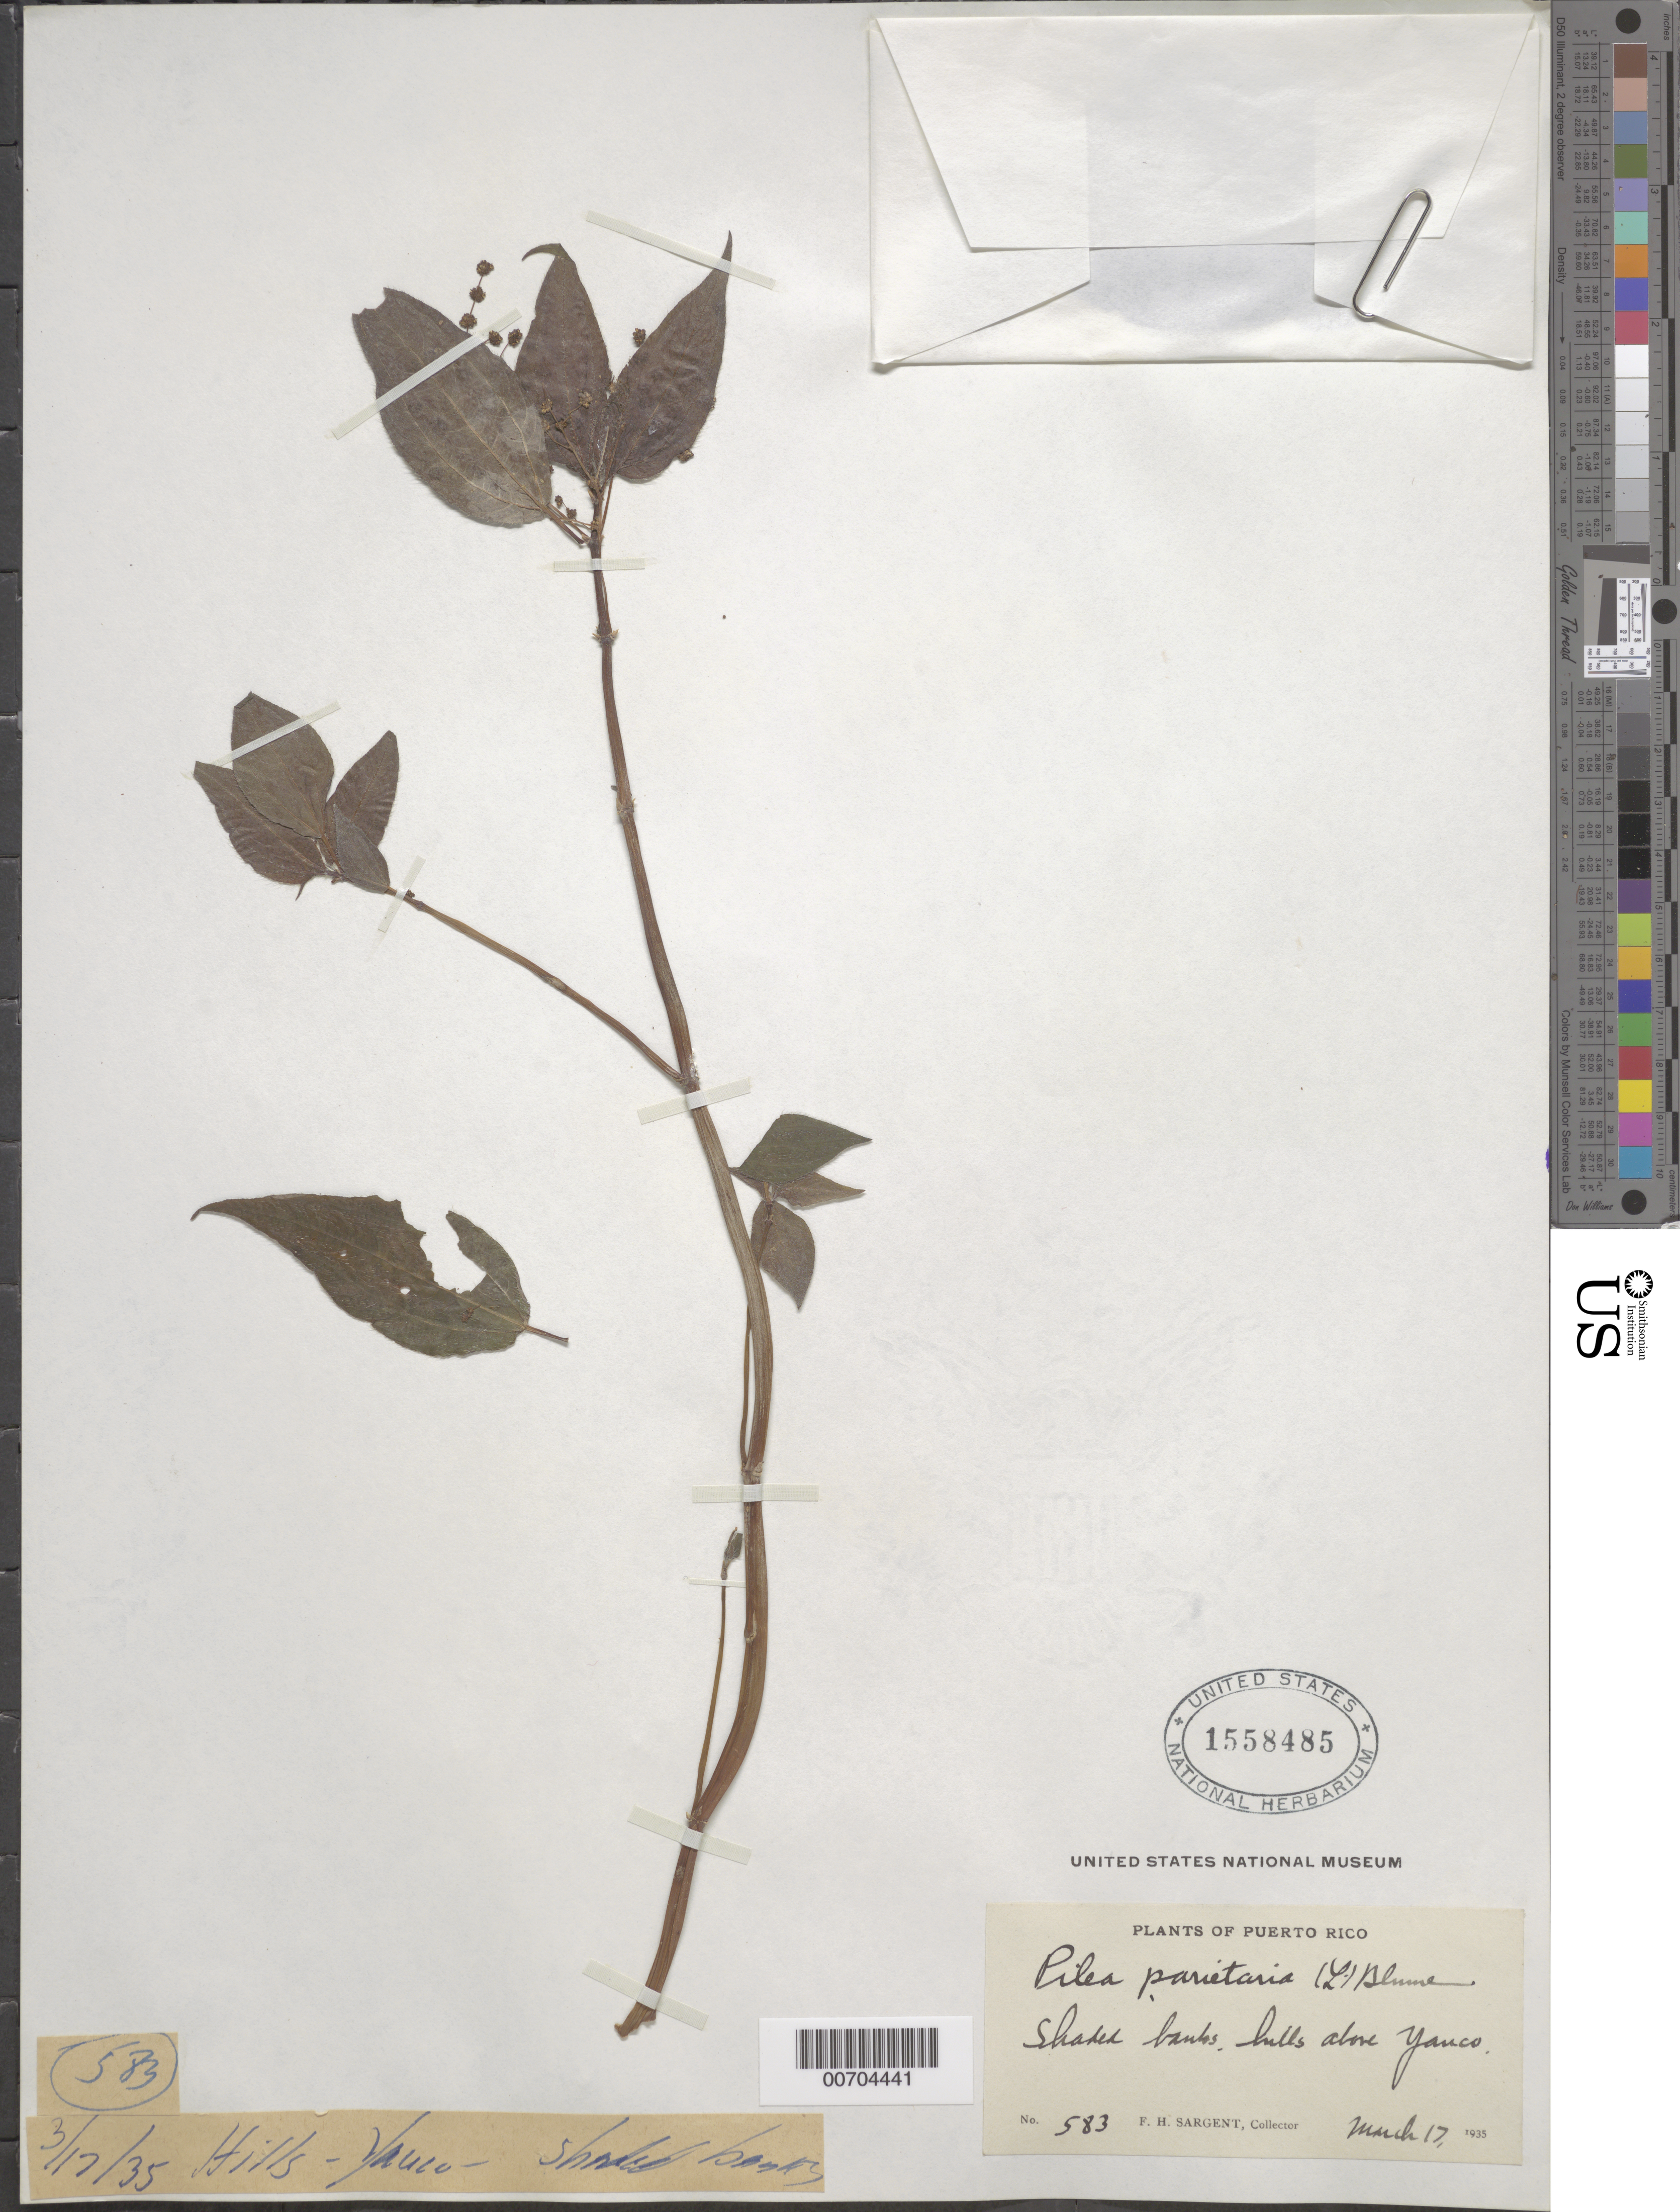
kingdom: Plantae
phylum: Tracheophyta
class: Magnoliopsida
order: Rosales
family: Urticaceae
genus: Pilea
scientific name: Pilea parietaria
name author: (L.) Blume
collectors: F. H. Sargent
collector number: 583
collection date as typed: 17 Mar 1935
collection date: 1935-03-17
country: Puerto Rico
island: Greater Antilles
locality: Yauco, hills above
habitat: Shaded banks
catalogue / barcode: US 1558485